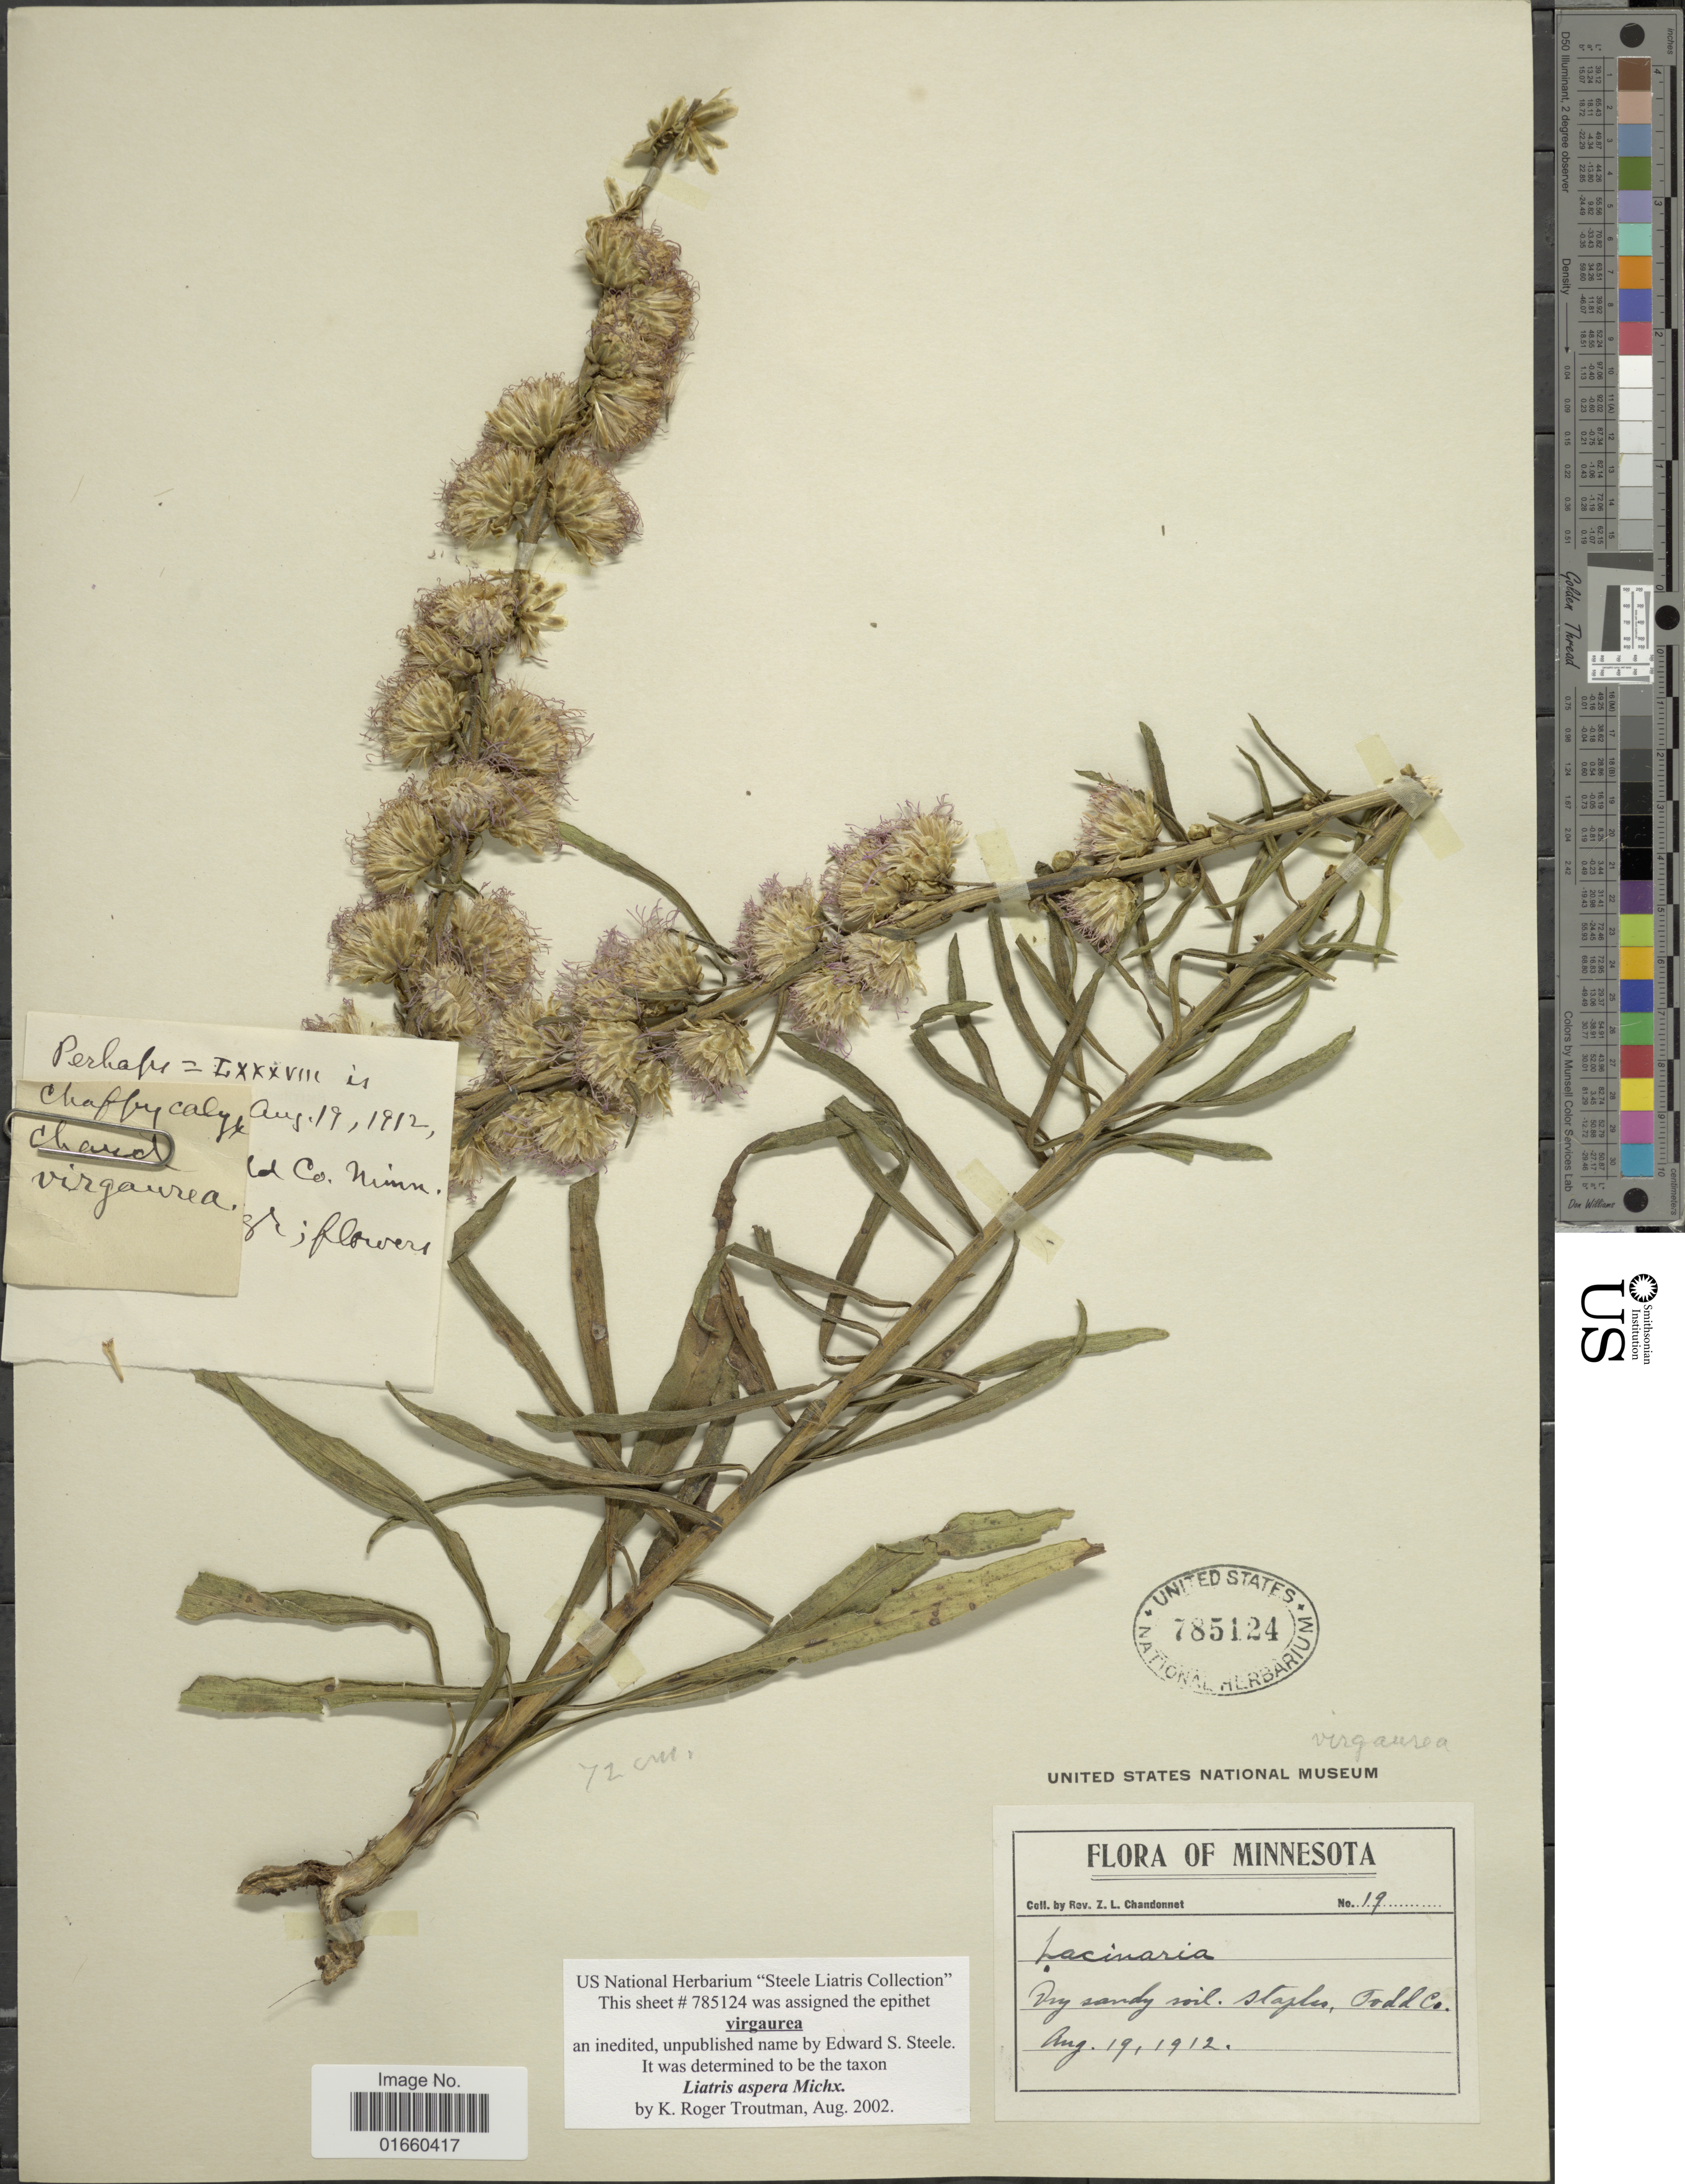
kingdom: Plantae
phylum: Tracheophyta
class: Magnoliopsida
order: Asterales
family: Asteraceae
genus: Liatris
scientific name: Liatris aspera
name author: Michx.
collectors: Z. Chandonnet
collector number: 19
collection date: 1912-08-19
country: United States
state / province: Minnesota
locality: Staples, Todd Co.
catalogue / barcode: US 785124